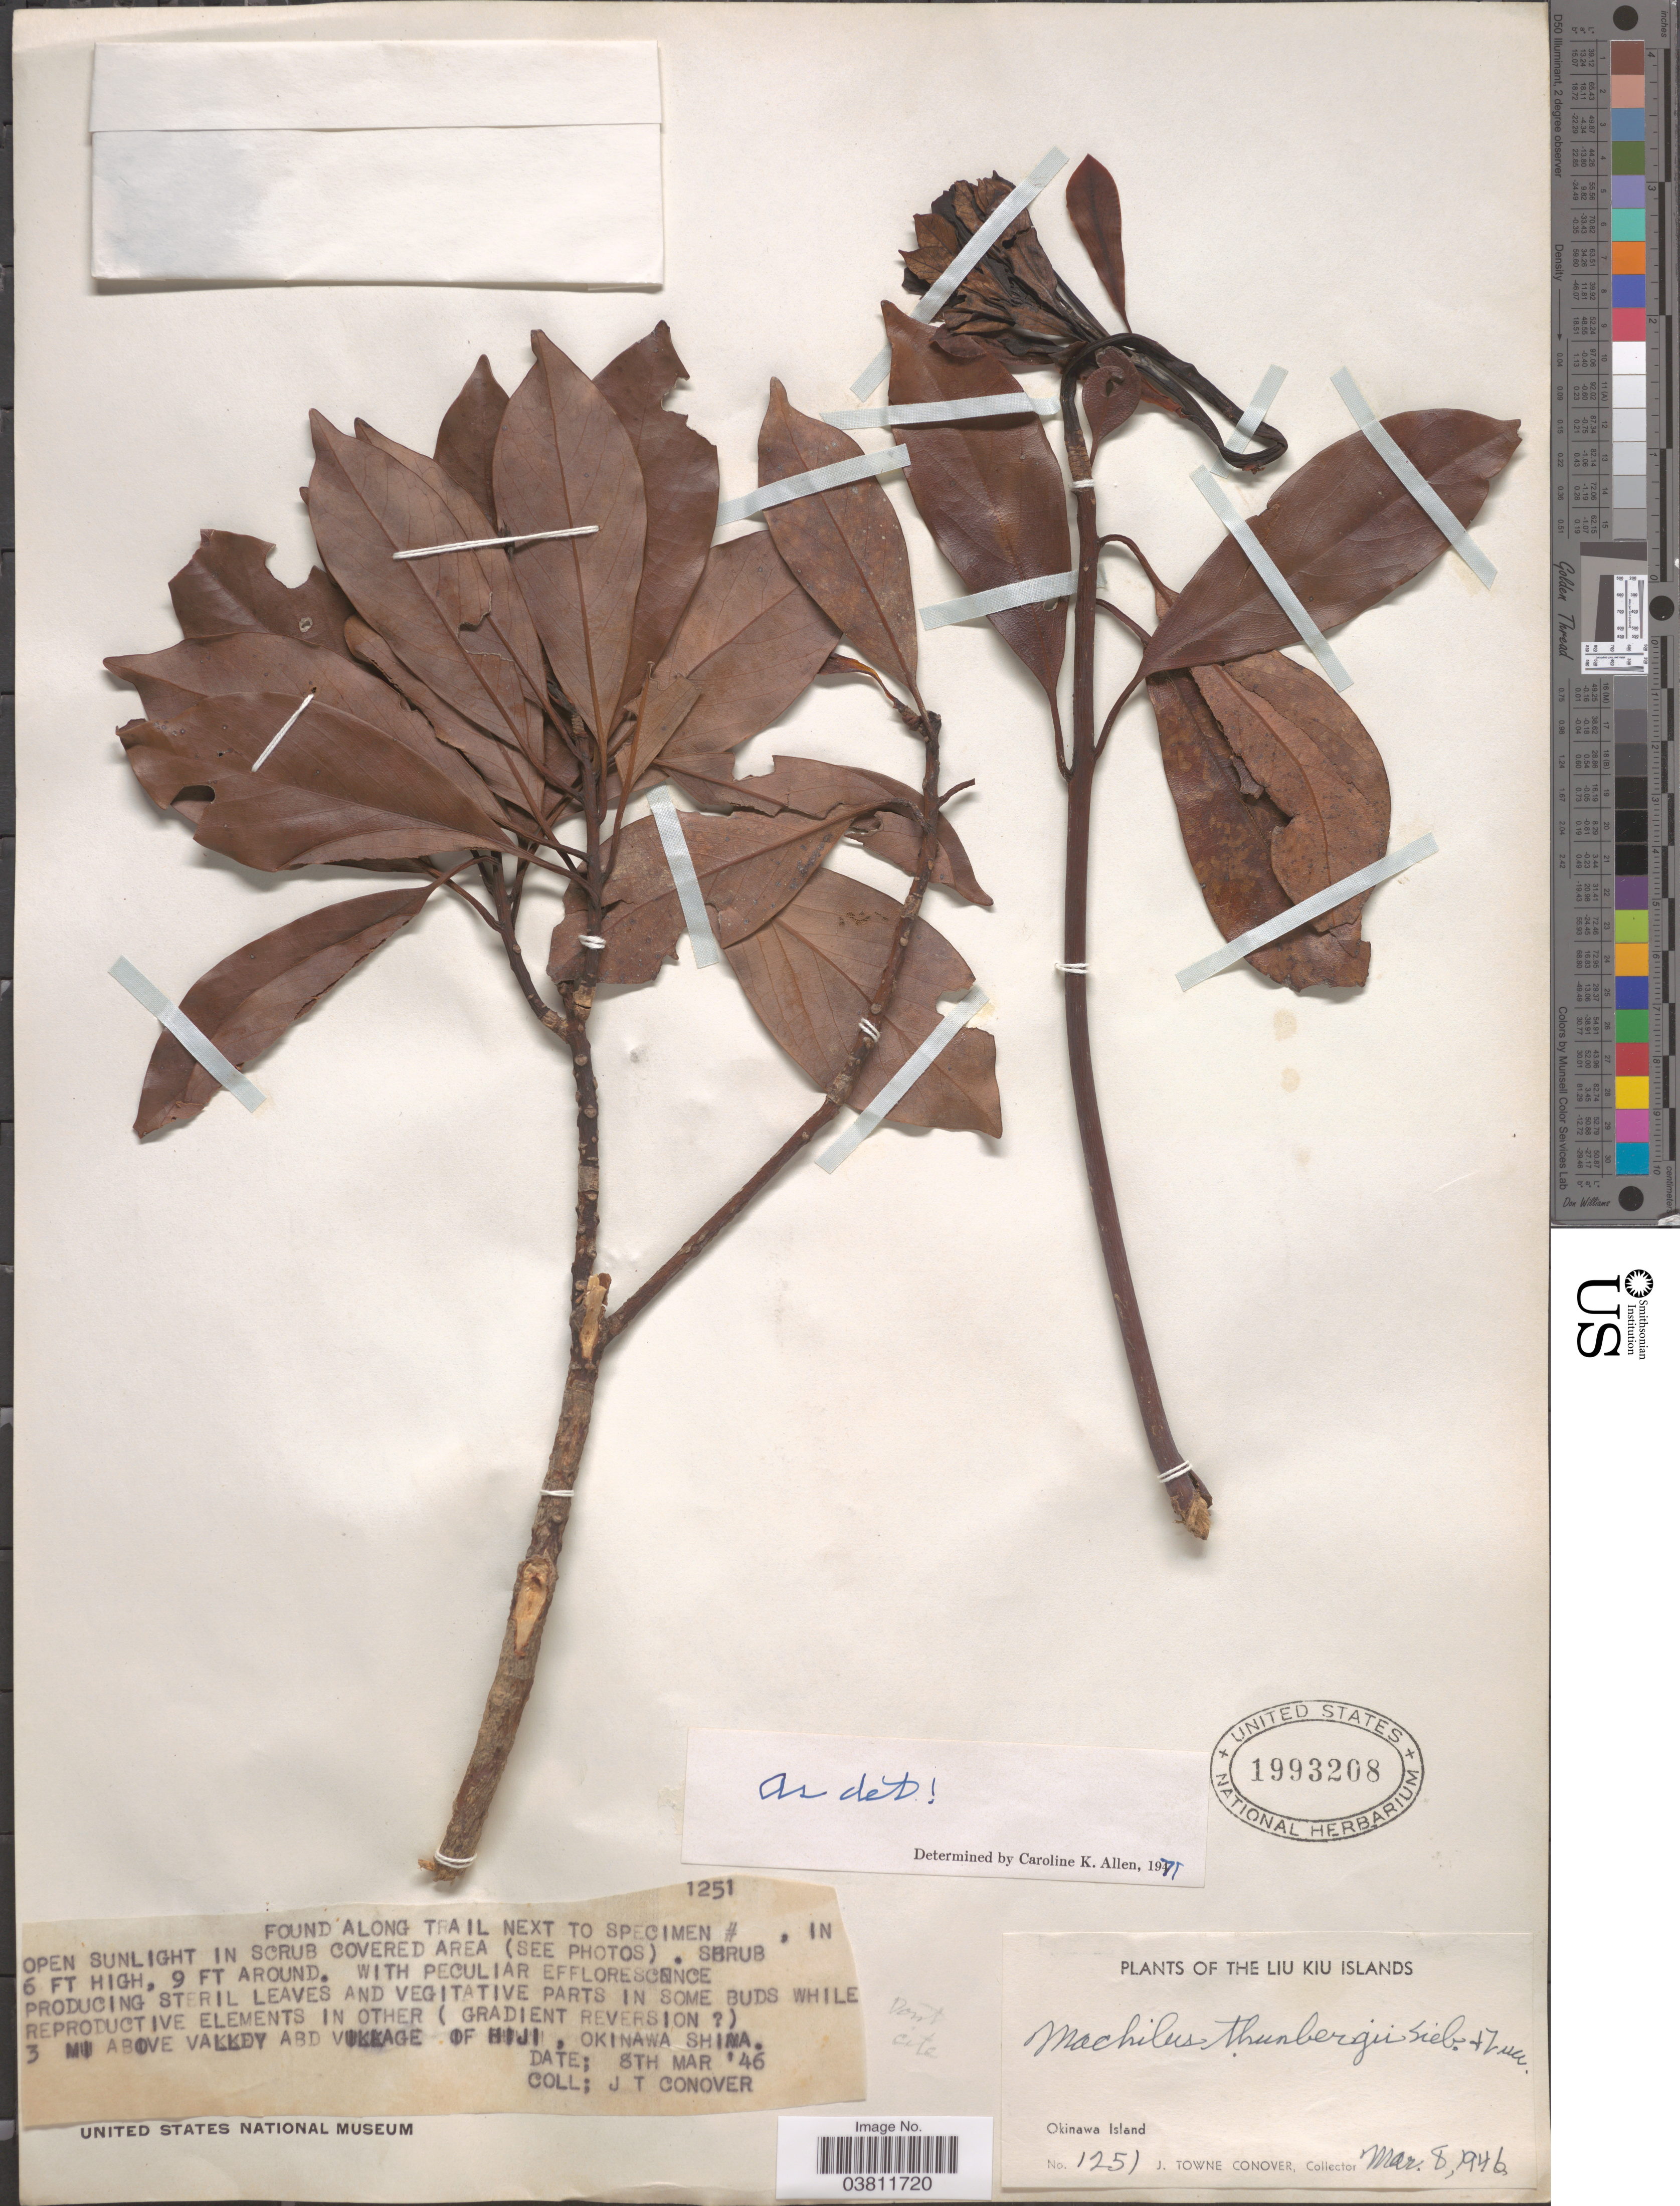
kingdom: Plantae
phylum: Tracheophyta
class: Magnoliopsida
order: Laurales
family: Lauraceae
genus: Machilus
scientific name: Machilus thunbergii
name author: Siebold & Zucc.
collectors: J. T. Conover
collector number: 1251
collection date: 1946-03-08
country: Japan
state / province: Okinawa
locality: The Liu Kiu Islands, Okinawa Island. 3 mi above Valley ABD Village of Hiji, Okinawa Shima.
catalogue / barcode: US 1993208